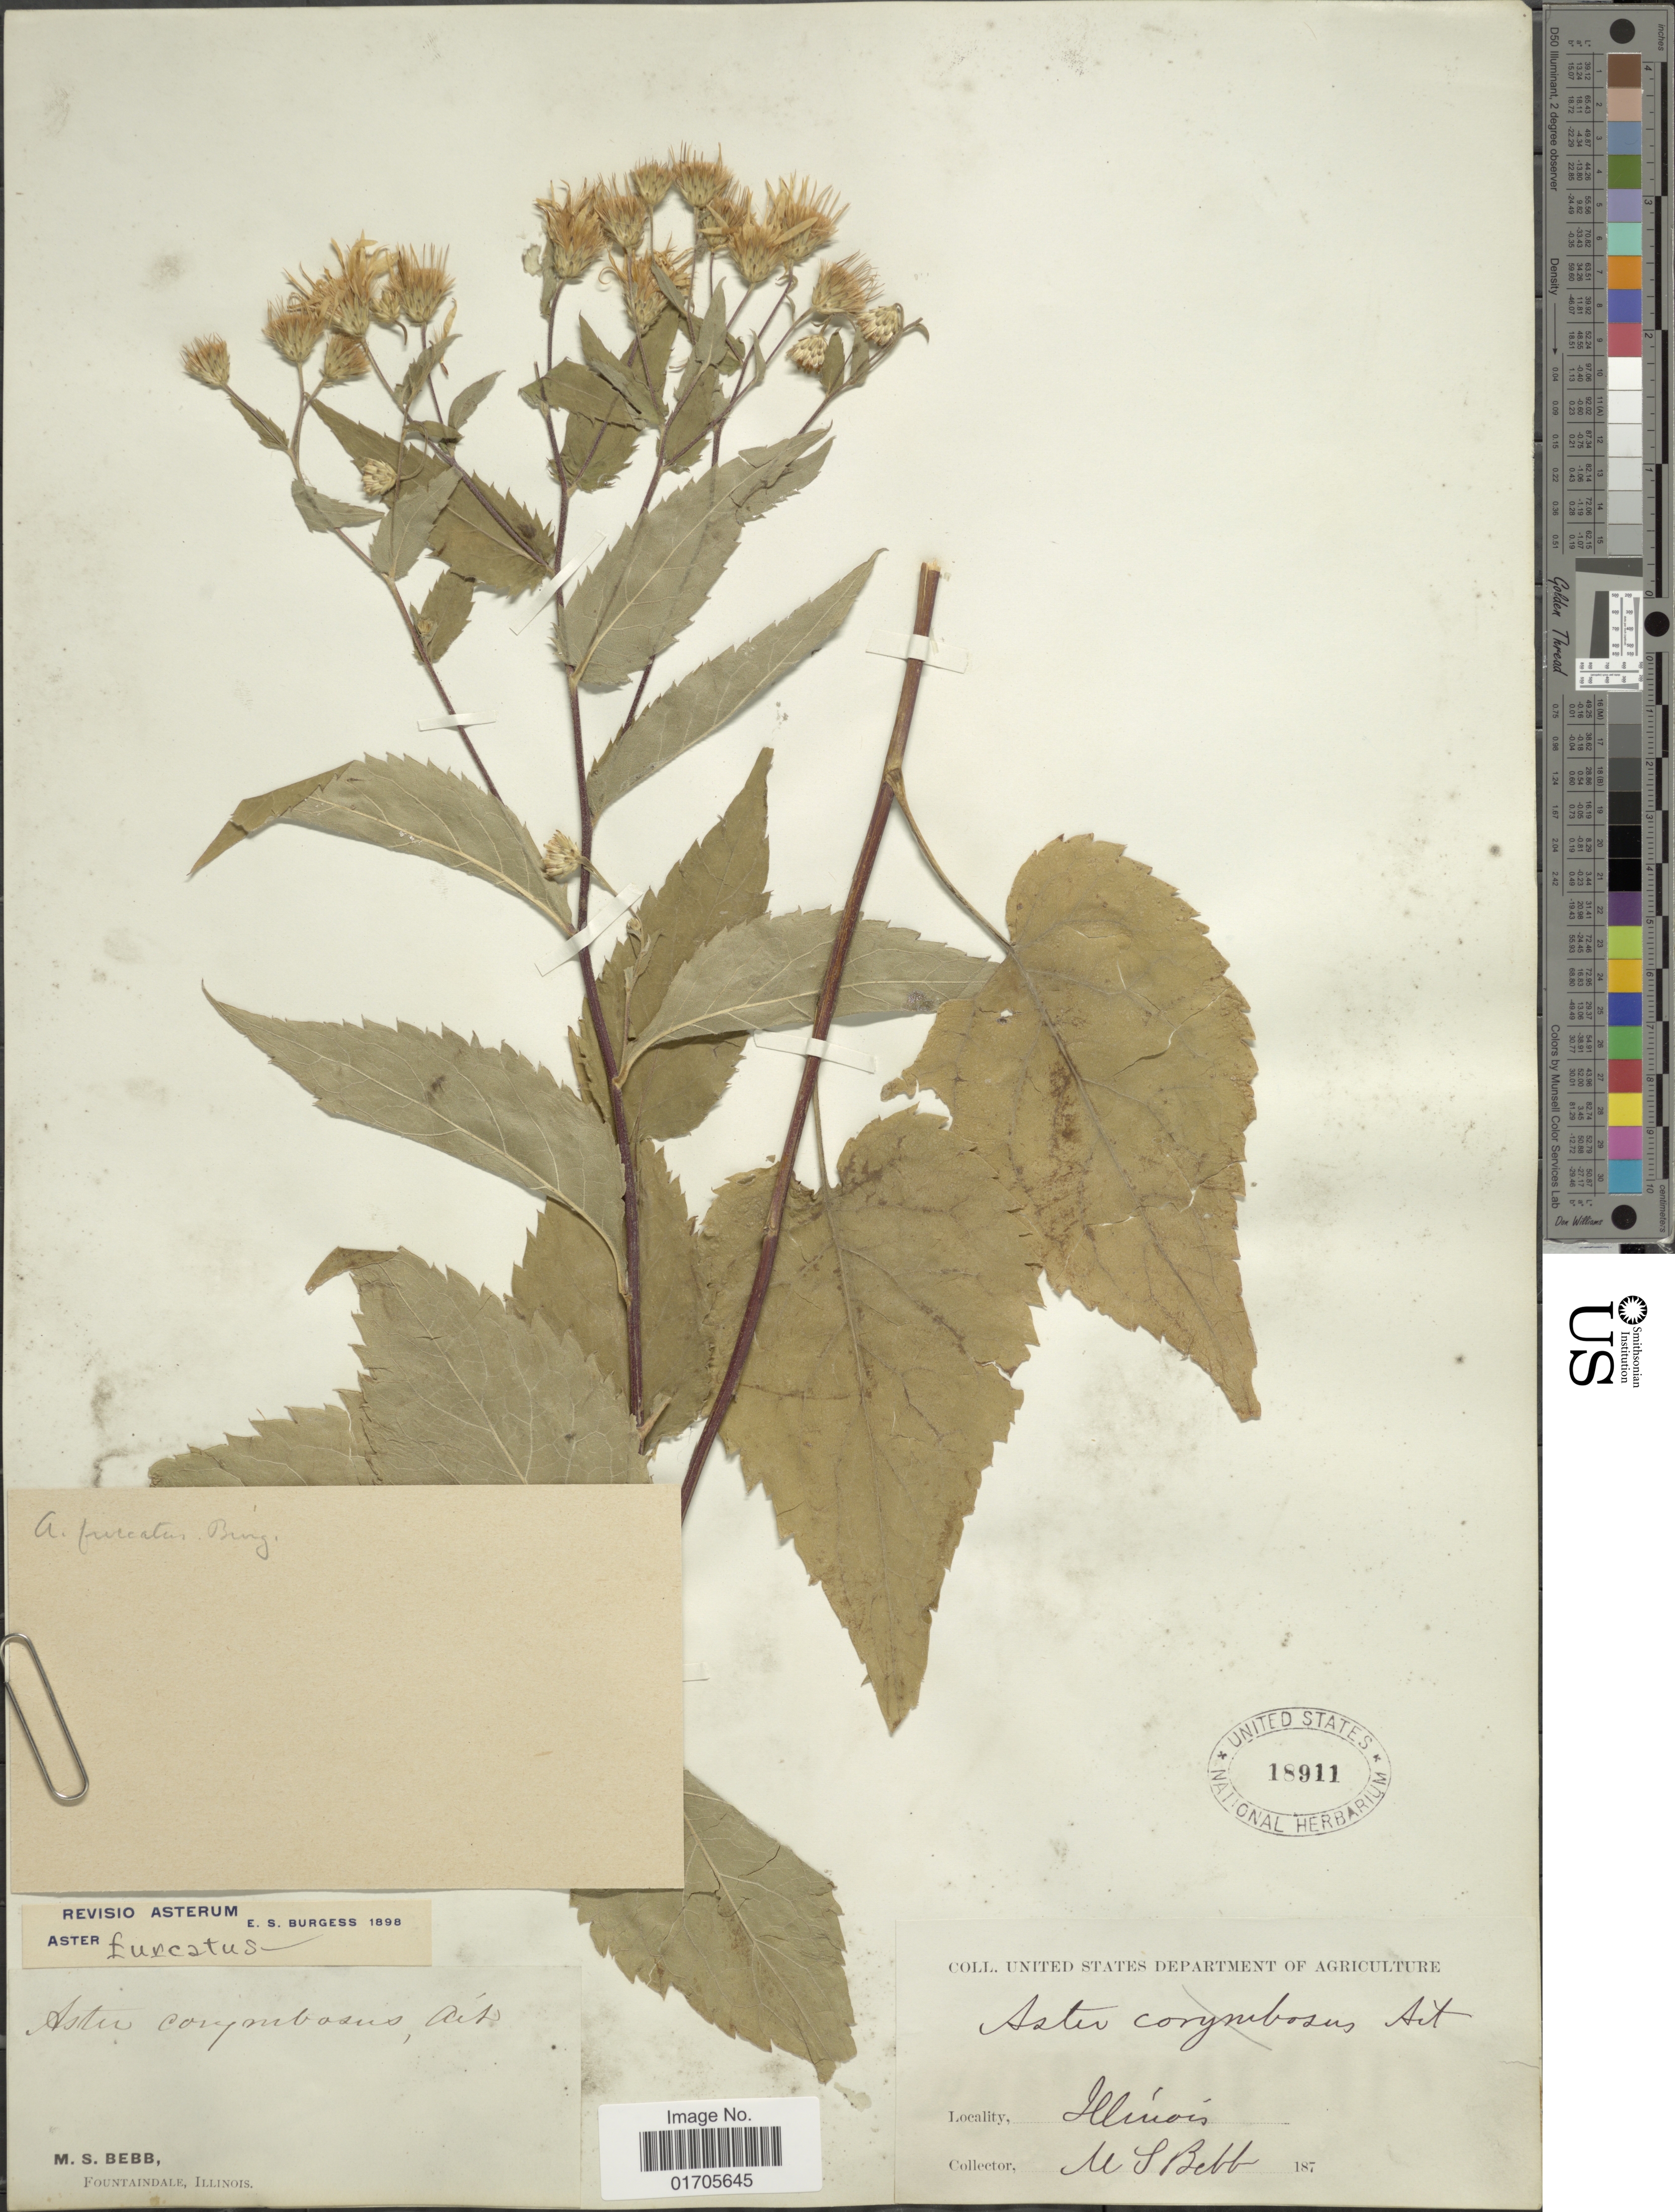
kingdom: Plantae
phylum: Tracheophyta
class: Magnoliopsida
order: Asterales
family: Asteraceae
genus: Eurybia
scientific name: Eurybia furcata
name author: G.L. Nesom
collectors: M. Bebb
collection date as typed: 187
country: United States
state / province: Illinois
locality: Fountaindale, Illinois.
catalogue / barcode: US 18911